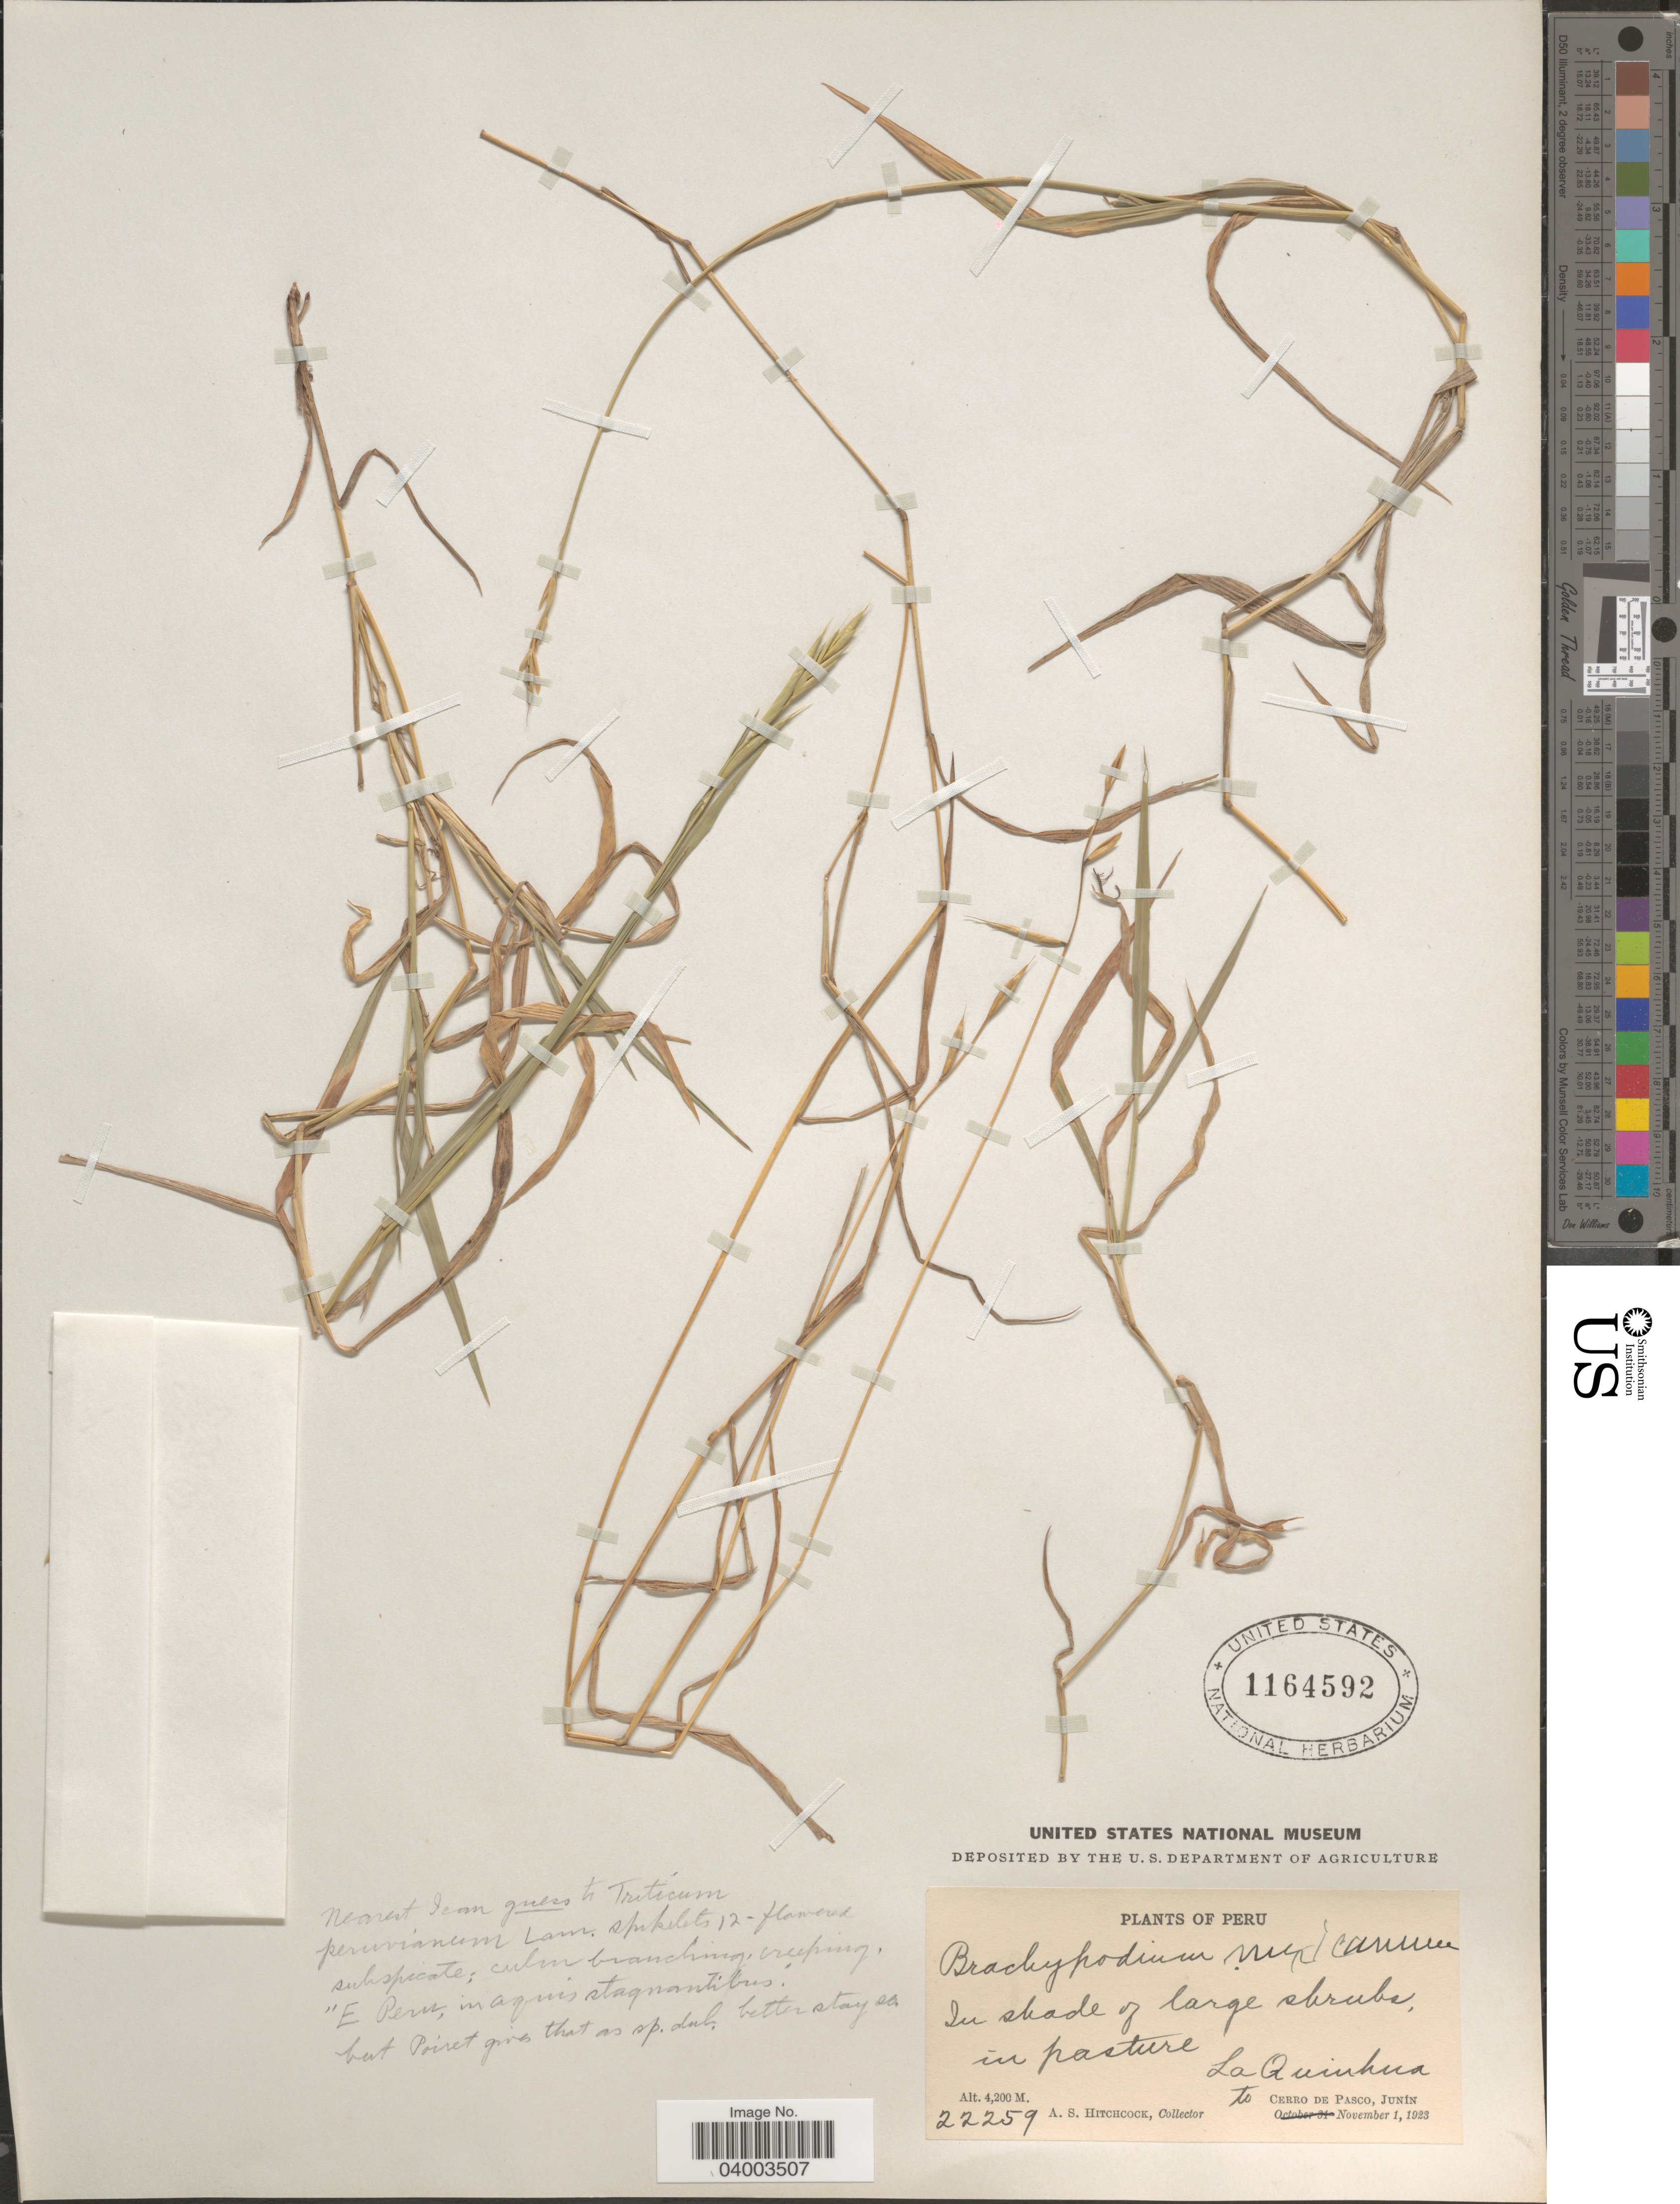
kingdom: Plantae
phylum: Tracheophyta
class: Liliopsida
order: Poales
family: Poaceae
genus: Brachypodium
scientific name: Brachypodium mexicanum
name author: (Roem. & Schult.) Link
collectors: A. S. Hitchcock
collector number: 22259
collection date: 1923-11-01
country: Peru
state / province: Junín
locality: In shade of large shrubs, in pasture. La Quinhua to Cerro de Pasco, Junín.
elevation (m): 4200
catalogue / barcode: US 1164592